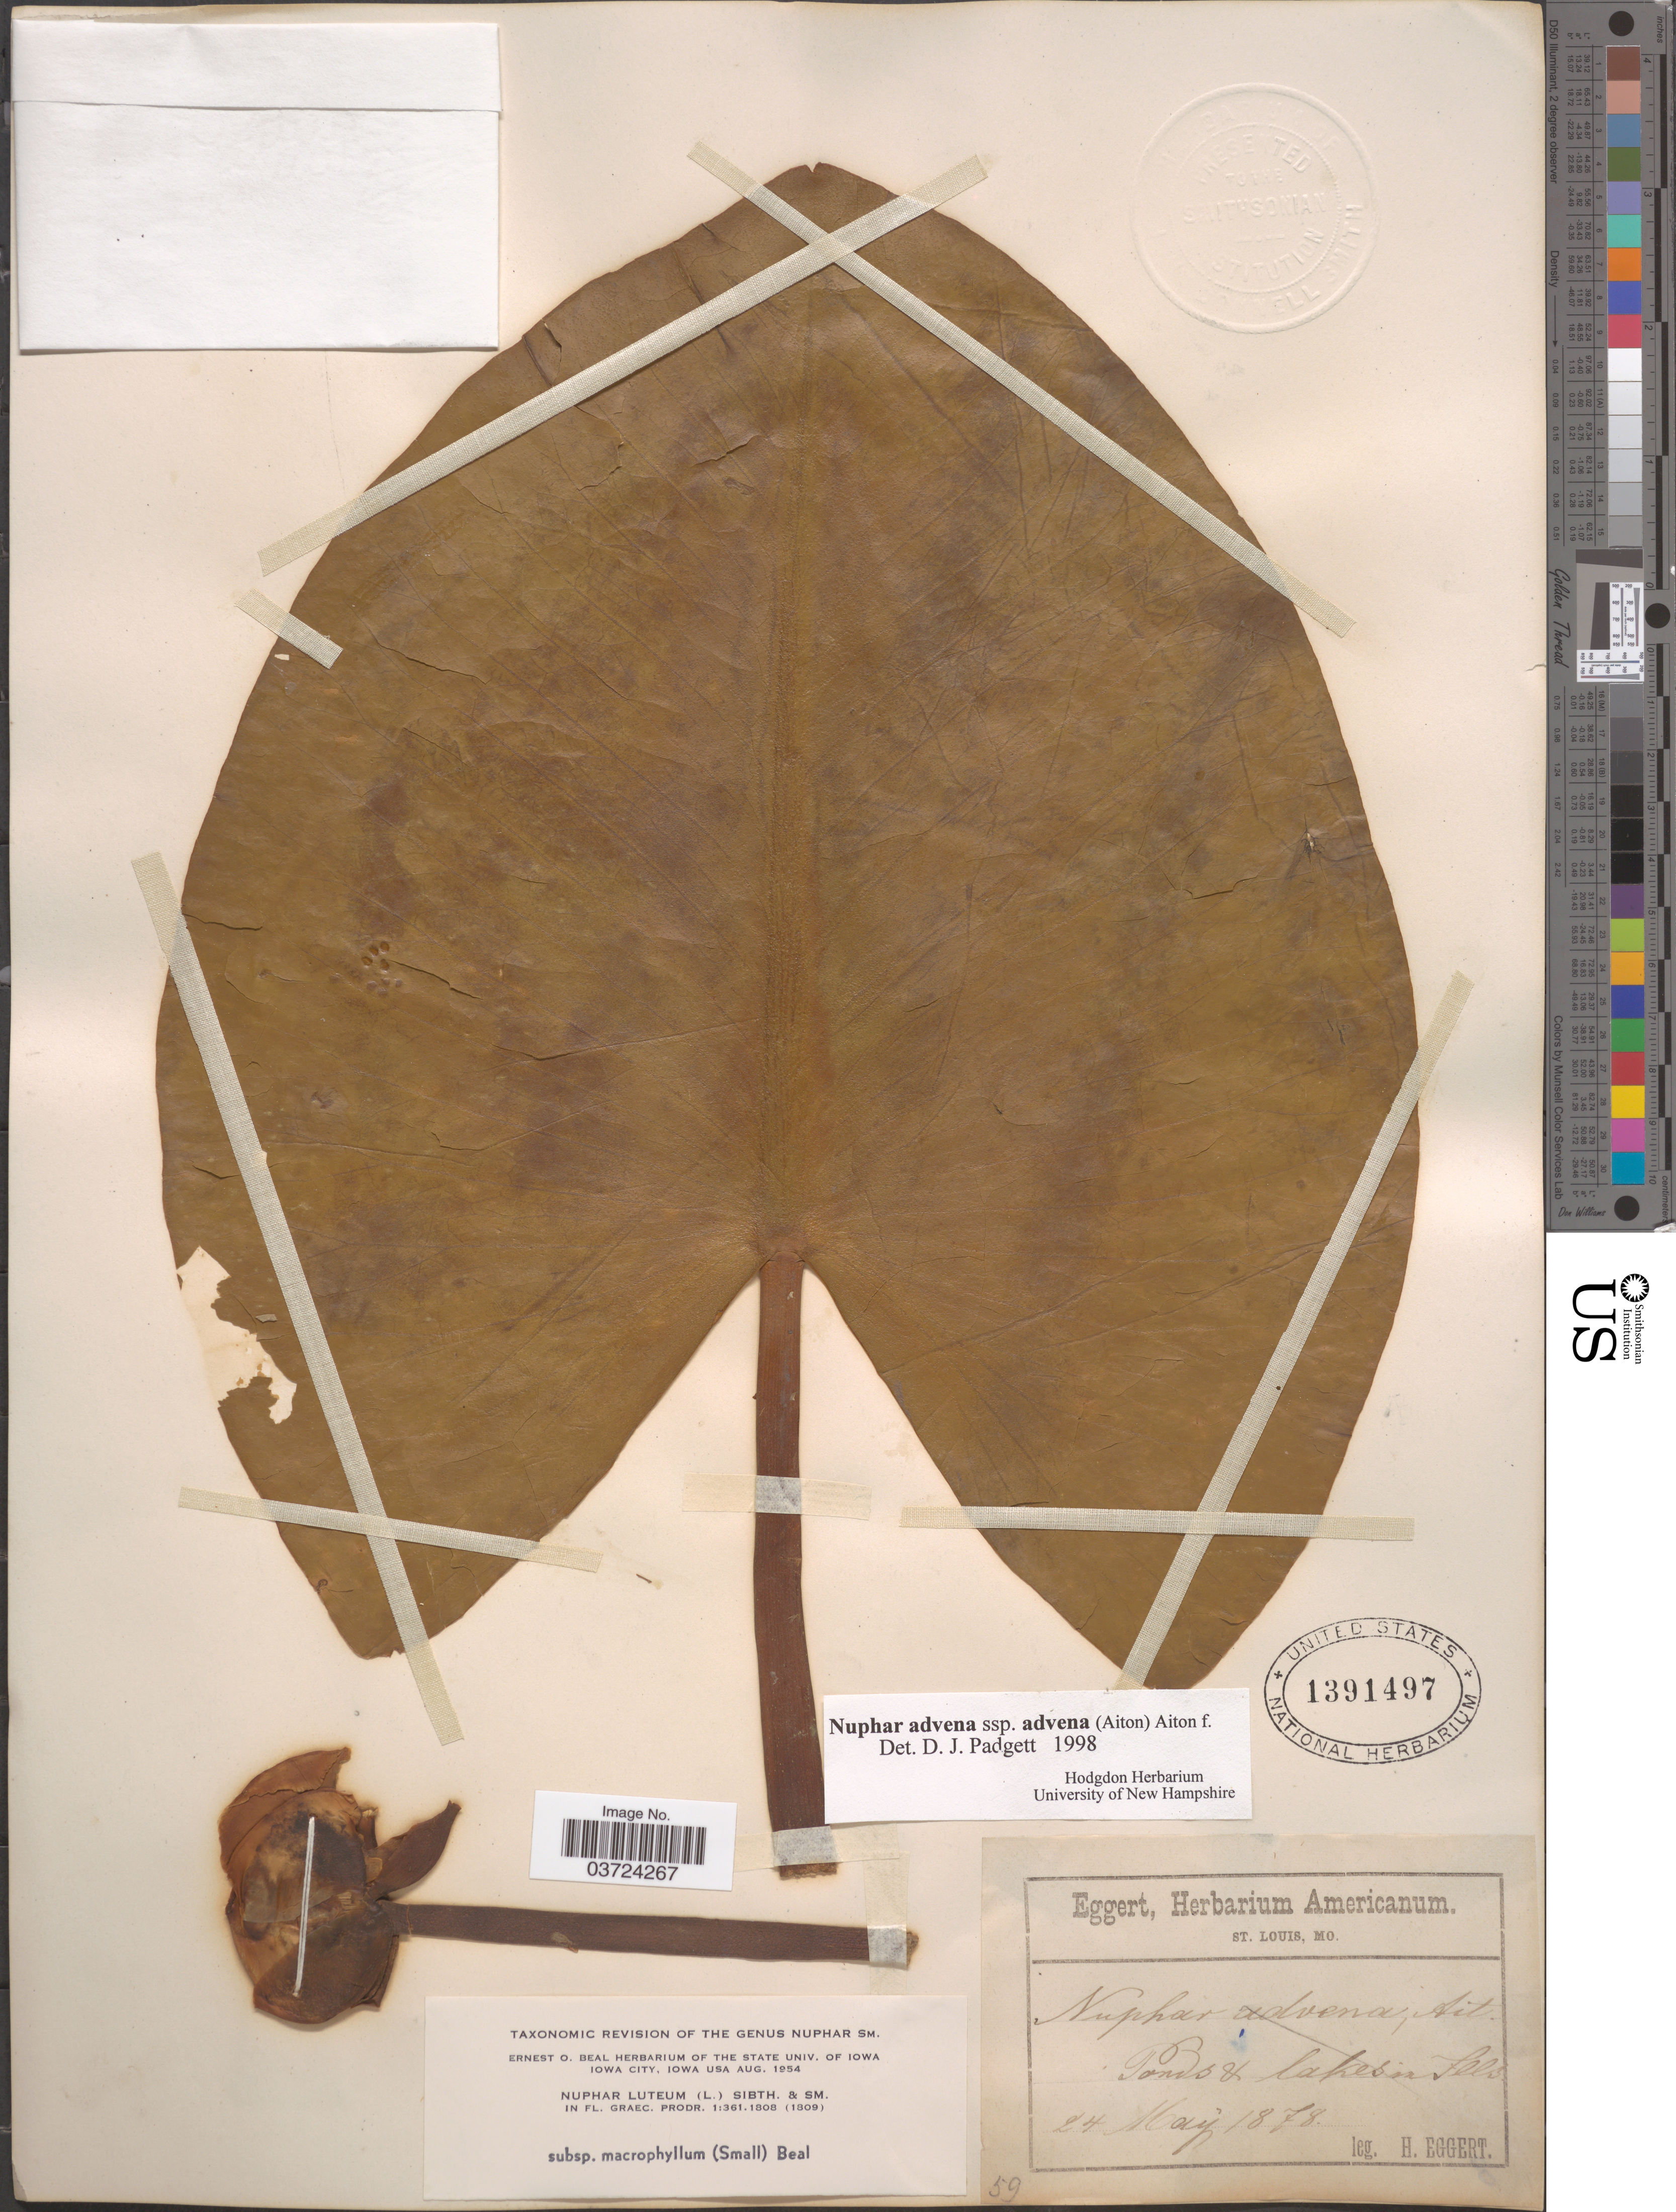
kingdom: Plantae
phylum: Tracheophyta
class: Magnoliopsida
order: Nymphaeales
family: Nymphaeaceae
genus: Nuphar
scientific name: Nuphar advena subsp. advena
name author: (Aiton) W.T. Aiton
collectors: H. Eggert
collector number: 59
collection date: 1878-05-24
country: United States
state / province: Illinois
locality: Ponds & lakes in Ills.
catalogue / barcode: US 1391497